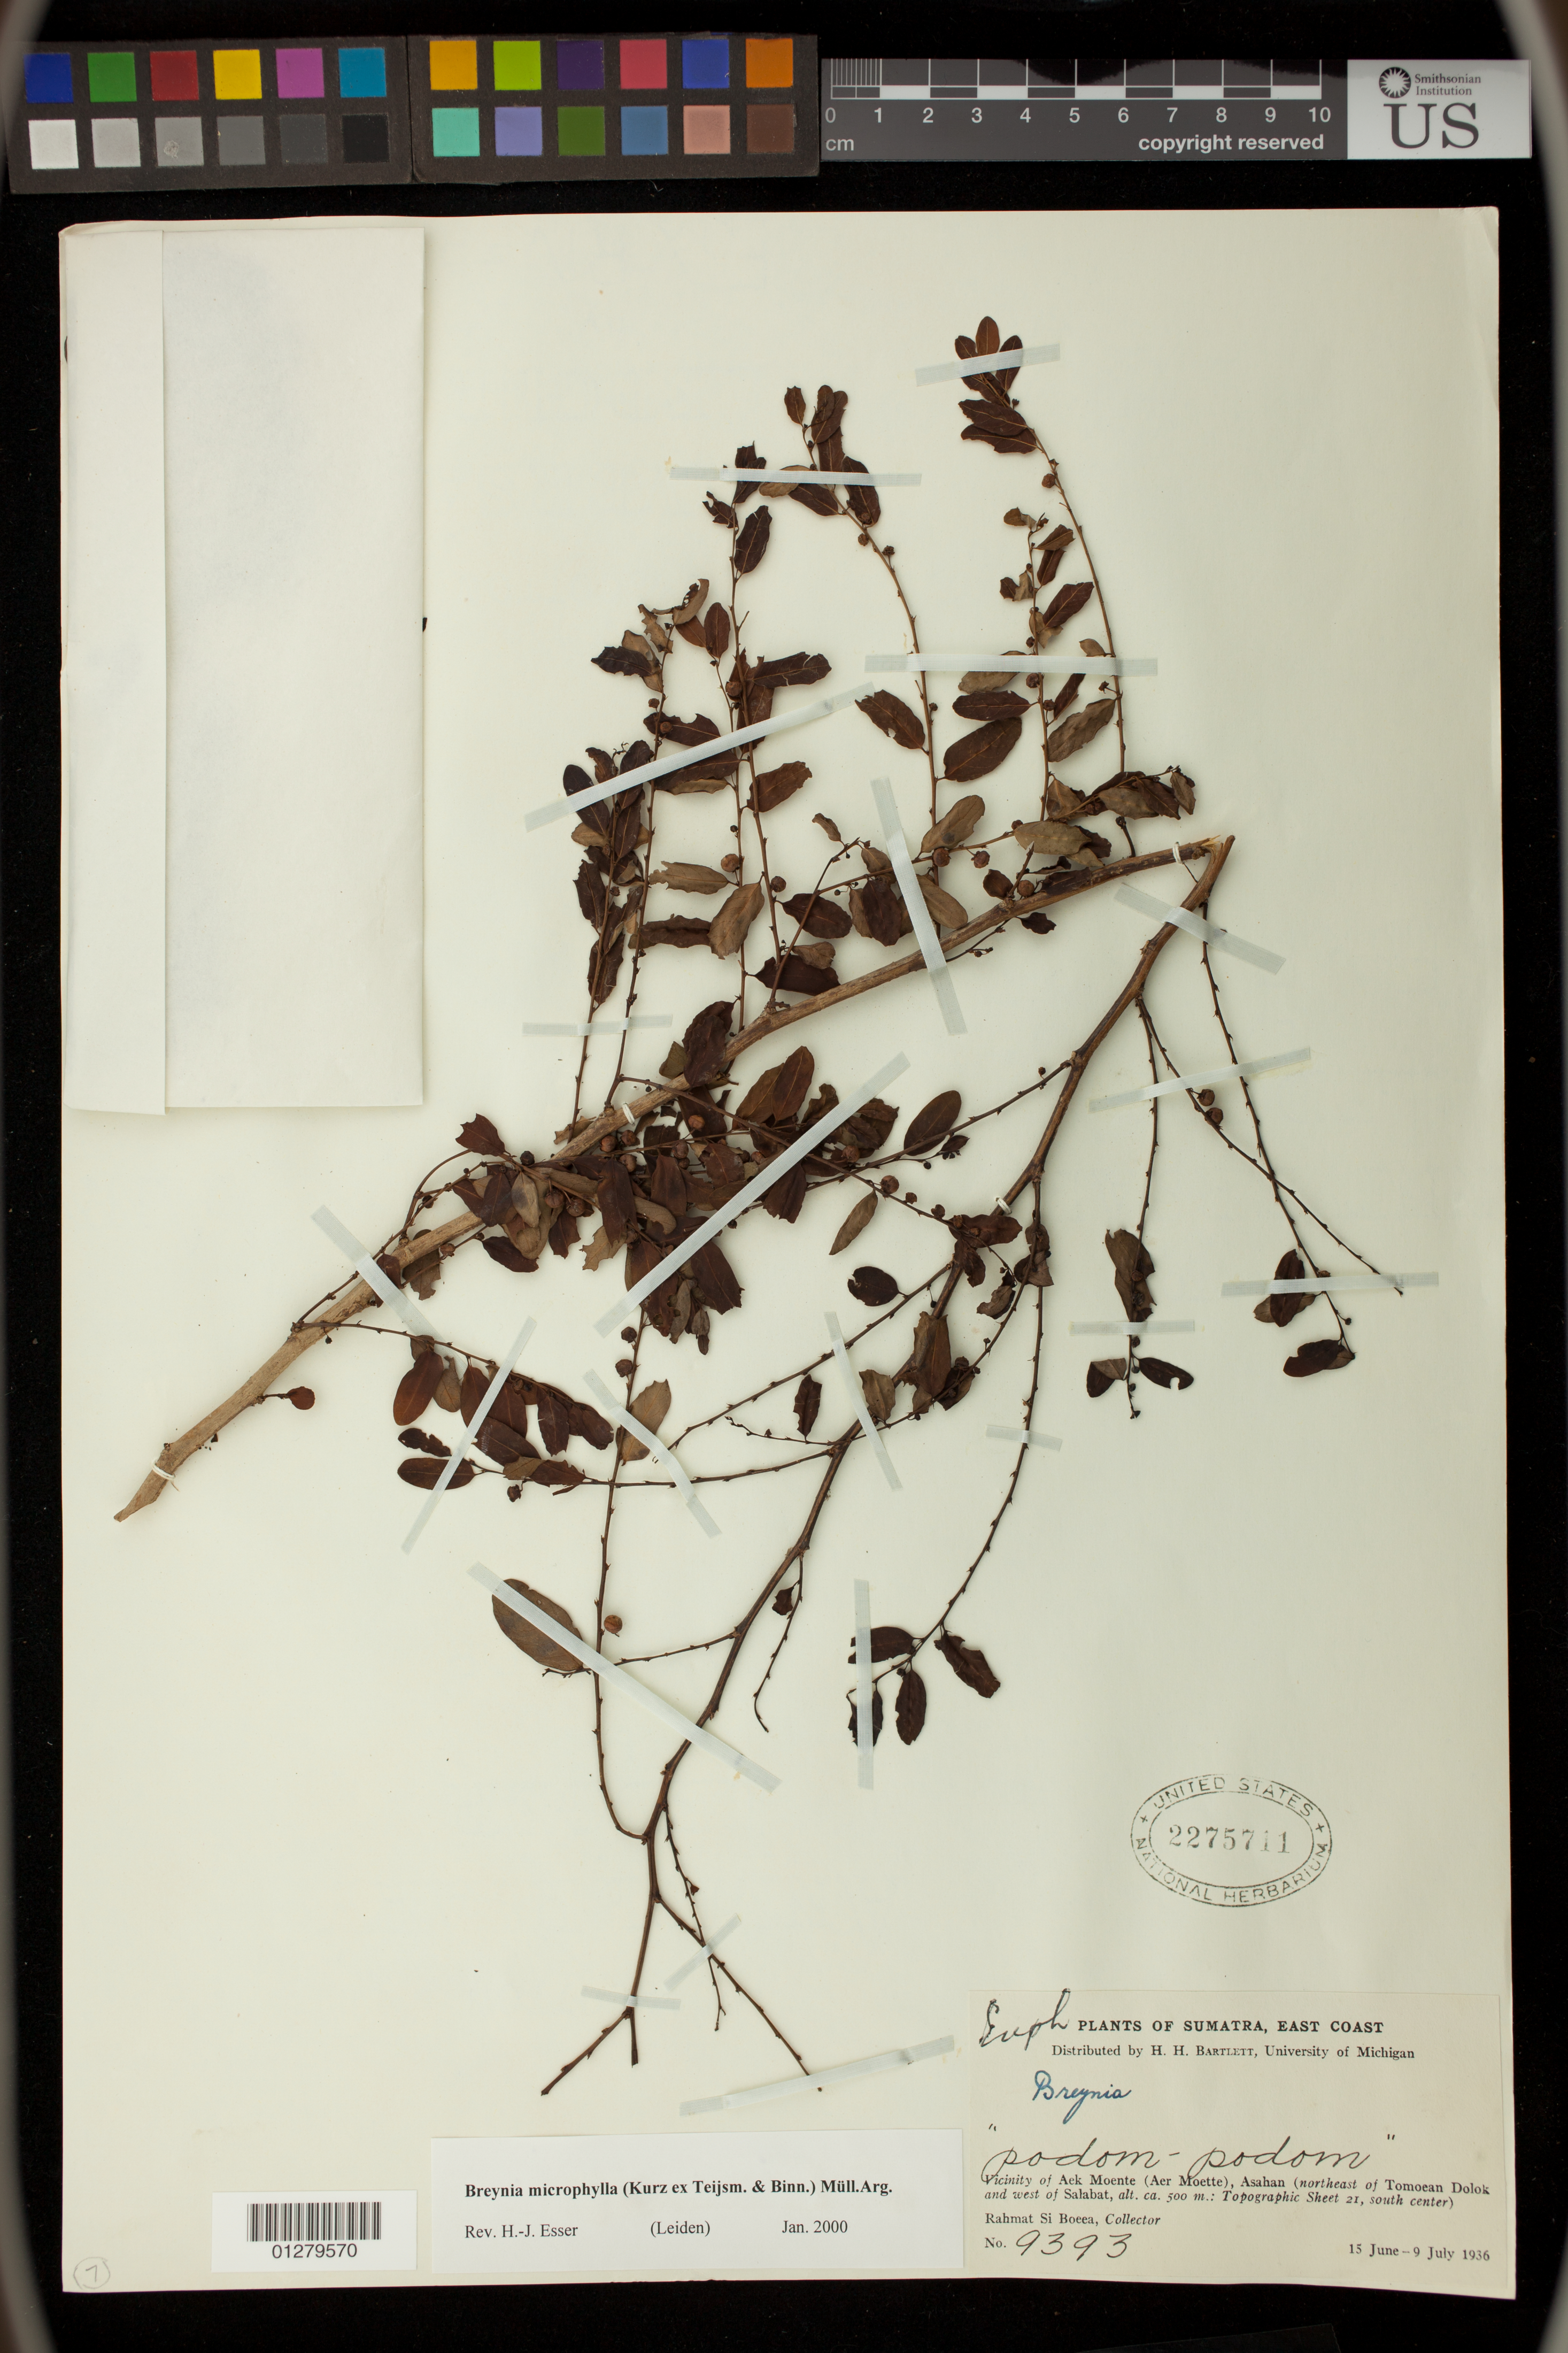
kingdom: Plantae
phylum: Tracheophyta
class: Magnoliopsida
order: Malpighiales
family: Phyllanthaceae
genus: Breynia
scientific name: Breynia microphylla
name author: (Kurz ex Teijsm. & Binn.) Müll. Arg.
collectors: Rahmat Si Boeea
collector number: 9393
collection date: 1936-06-15/1936-07-09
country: Indonesia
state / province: Sumatra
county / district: Sumatera Utara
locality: Sumatra, East Coast: Vicinity of Aek Moente (Aek Moette), Asahan (northeast of Tomoean Dolok and west of Salabat; Topographic Sheet 21, south center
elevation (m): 500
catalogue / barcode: US 2275711